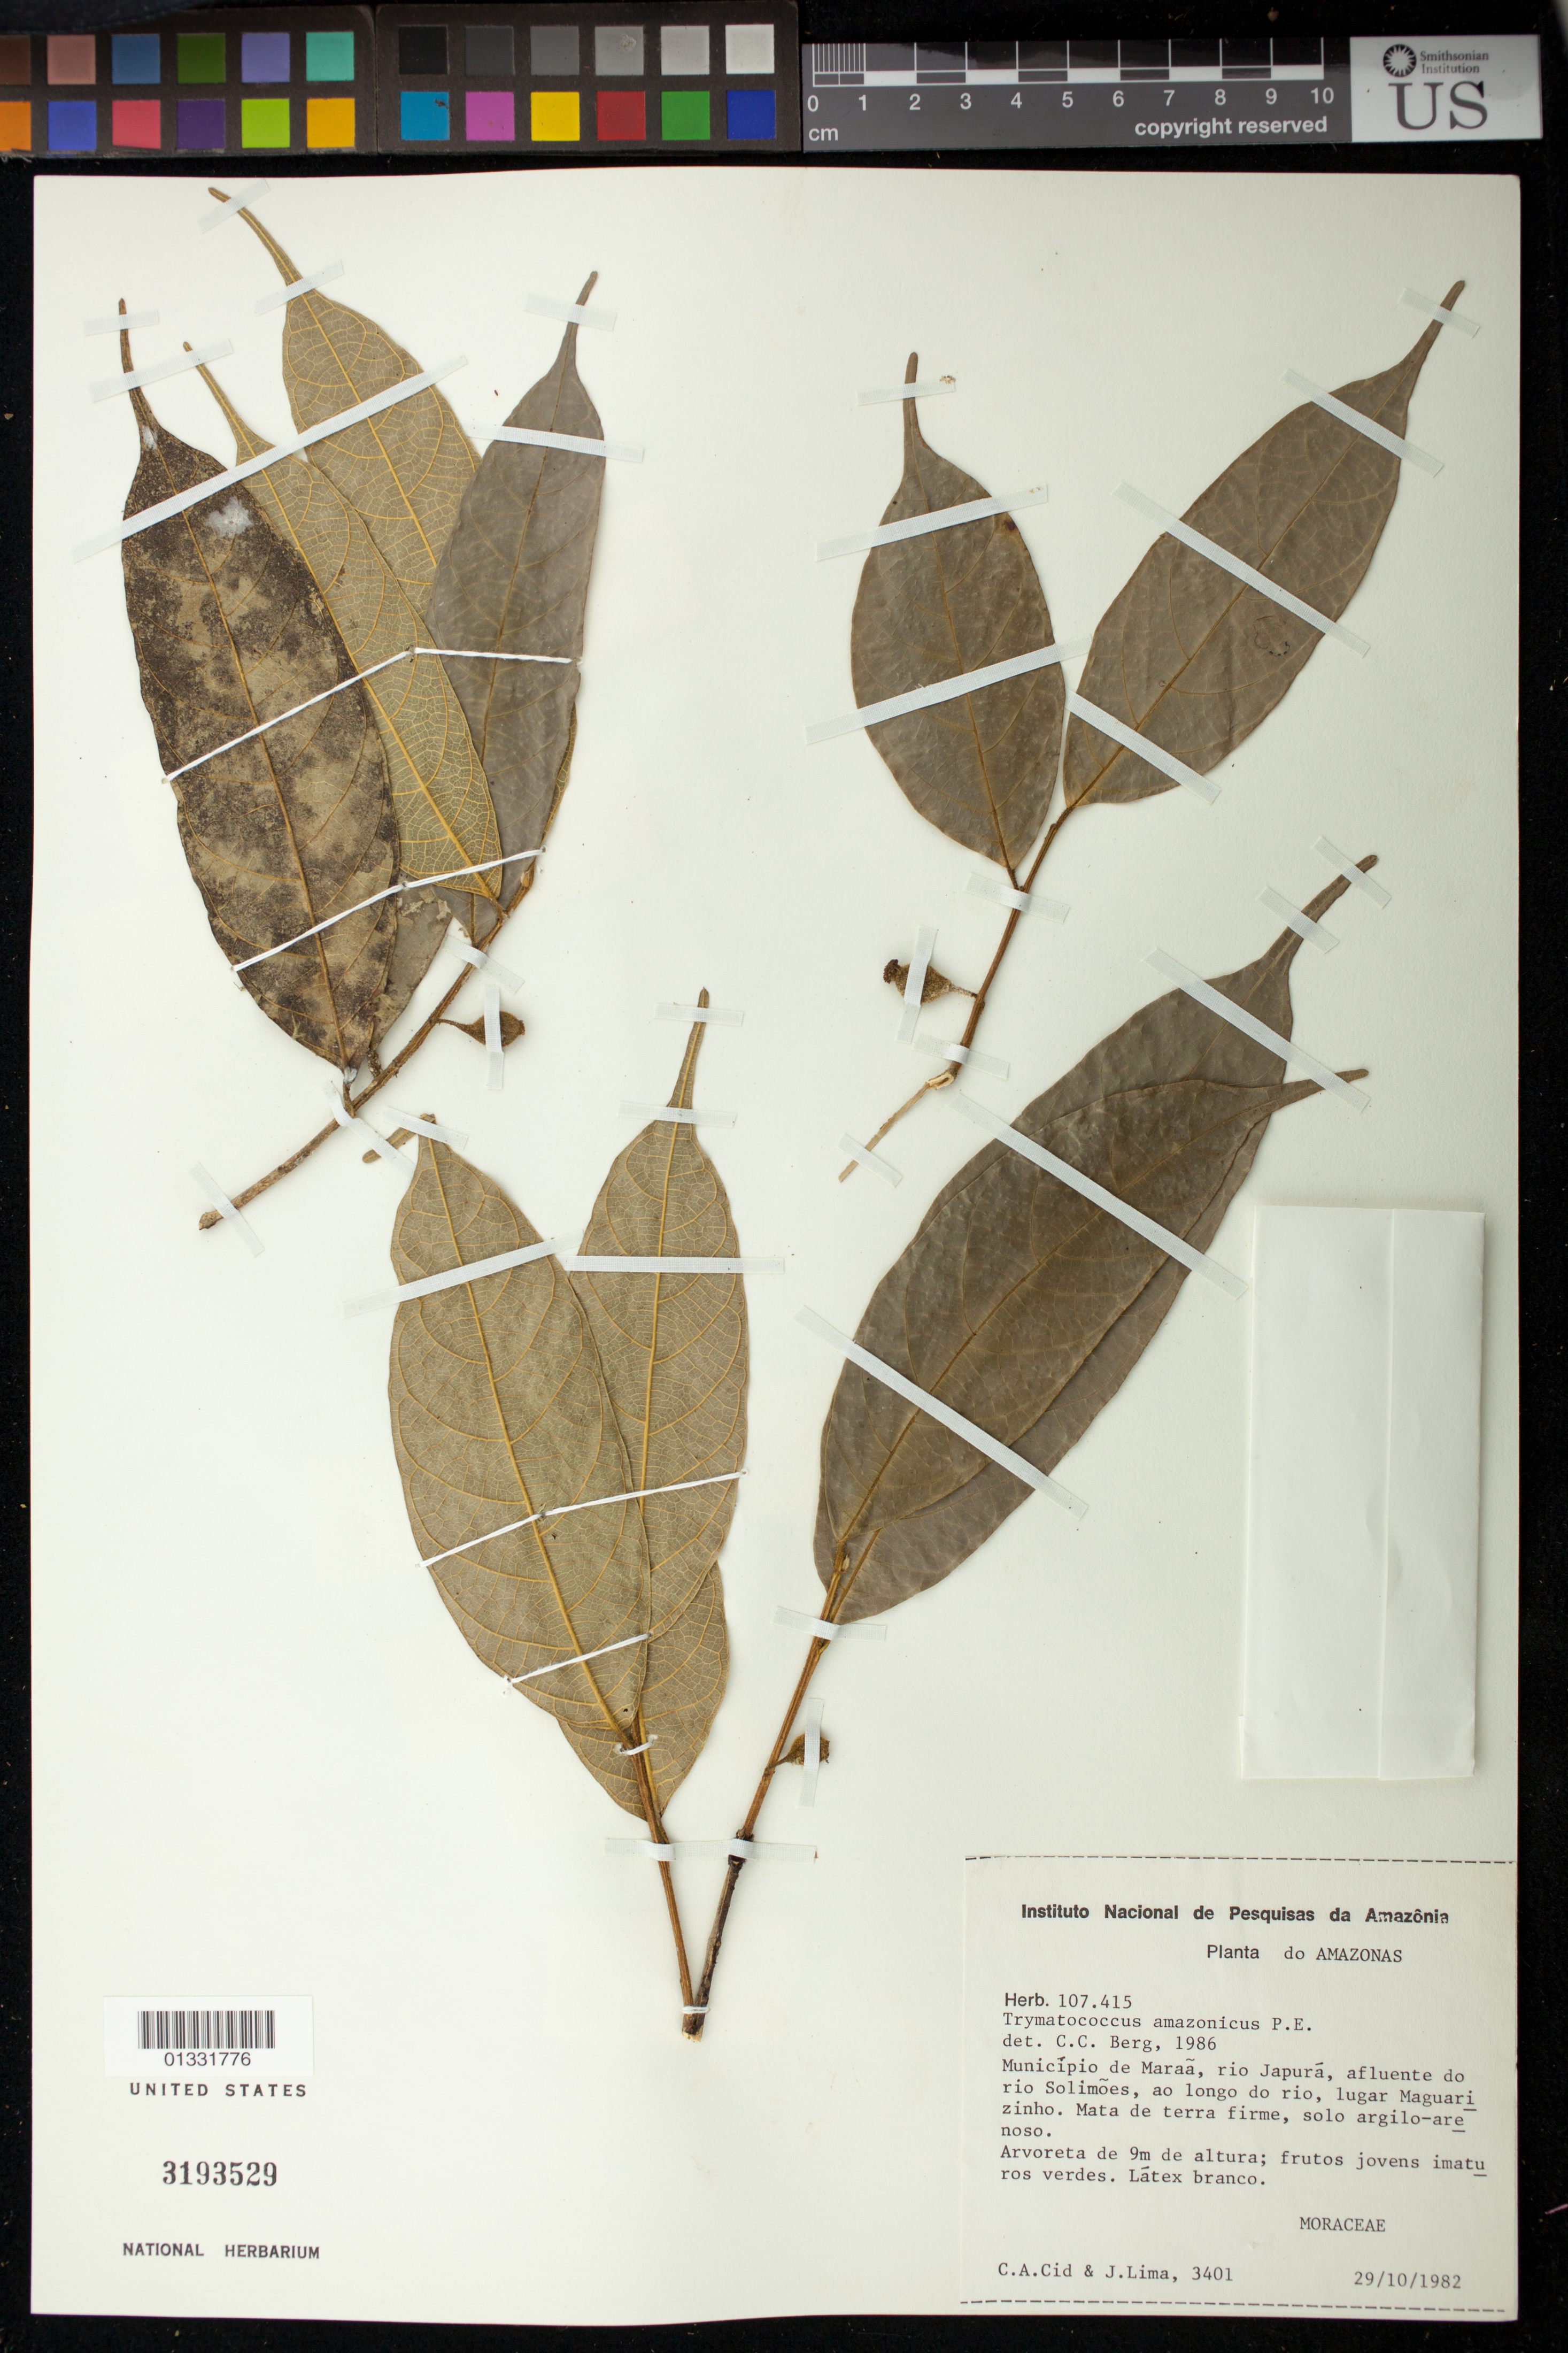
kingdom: Plantae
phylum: Tracheophyta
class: Magnoliopsida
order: Rosales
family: Moraceae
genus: Brosimum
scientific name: Brosimum amazonicum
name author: (Poepp. & Endl.) E. M. Gardner & Zerega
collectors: C. A. Cid Ferreira & J. Lima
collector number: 3401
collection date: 1982-10-29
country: Brazil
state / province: Amazonas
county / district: Maraã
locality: Rio Japurá. afluente do Rio Solimões, ao longo do rio. lugar Maguarizinho.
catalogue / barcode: US 3193429